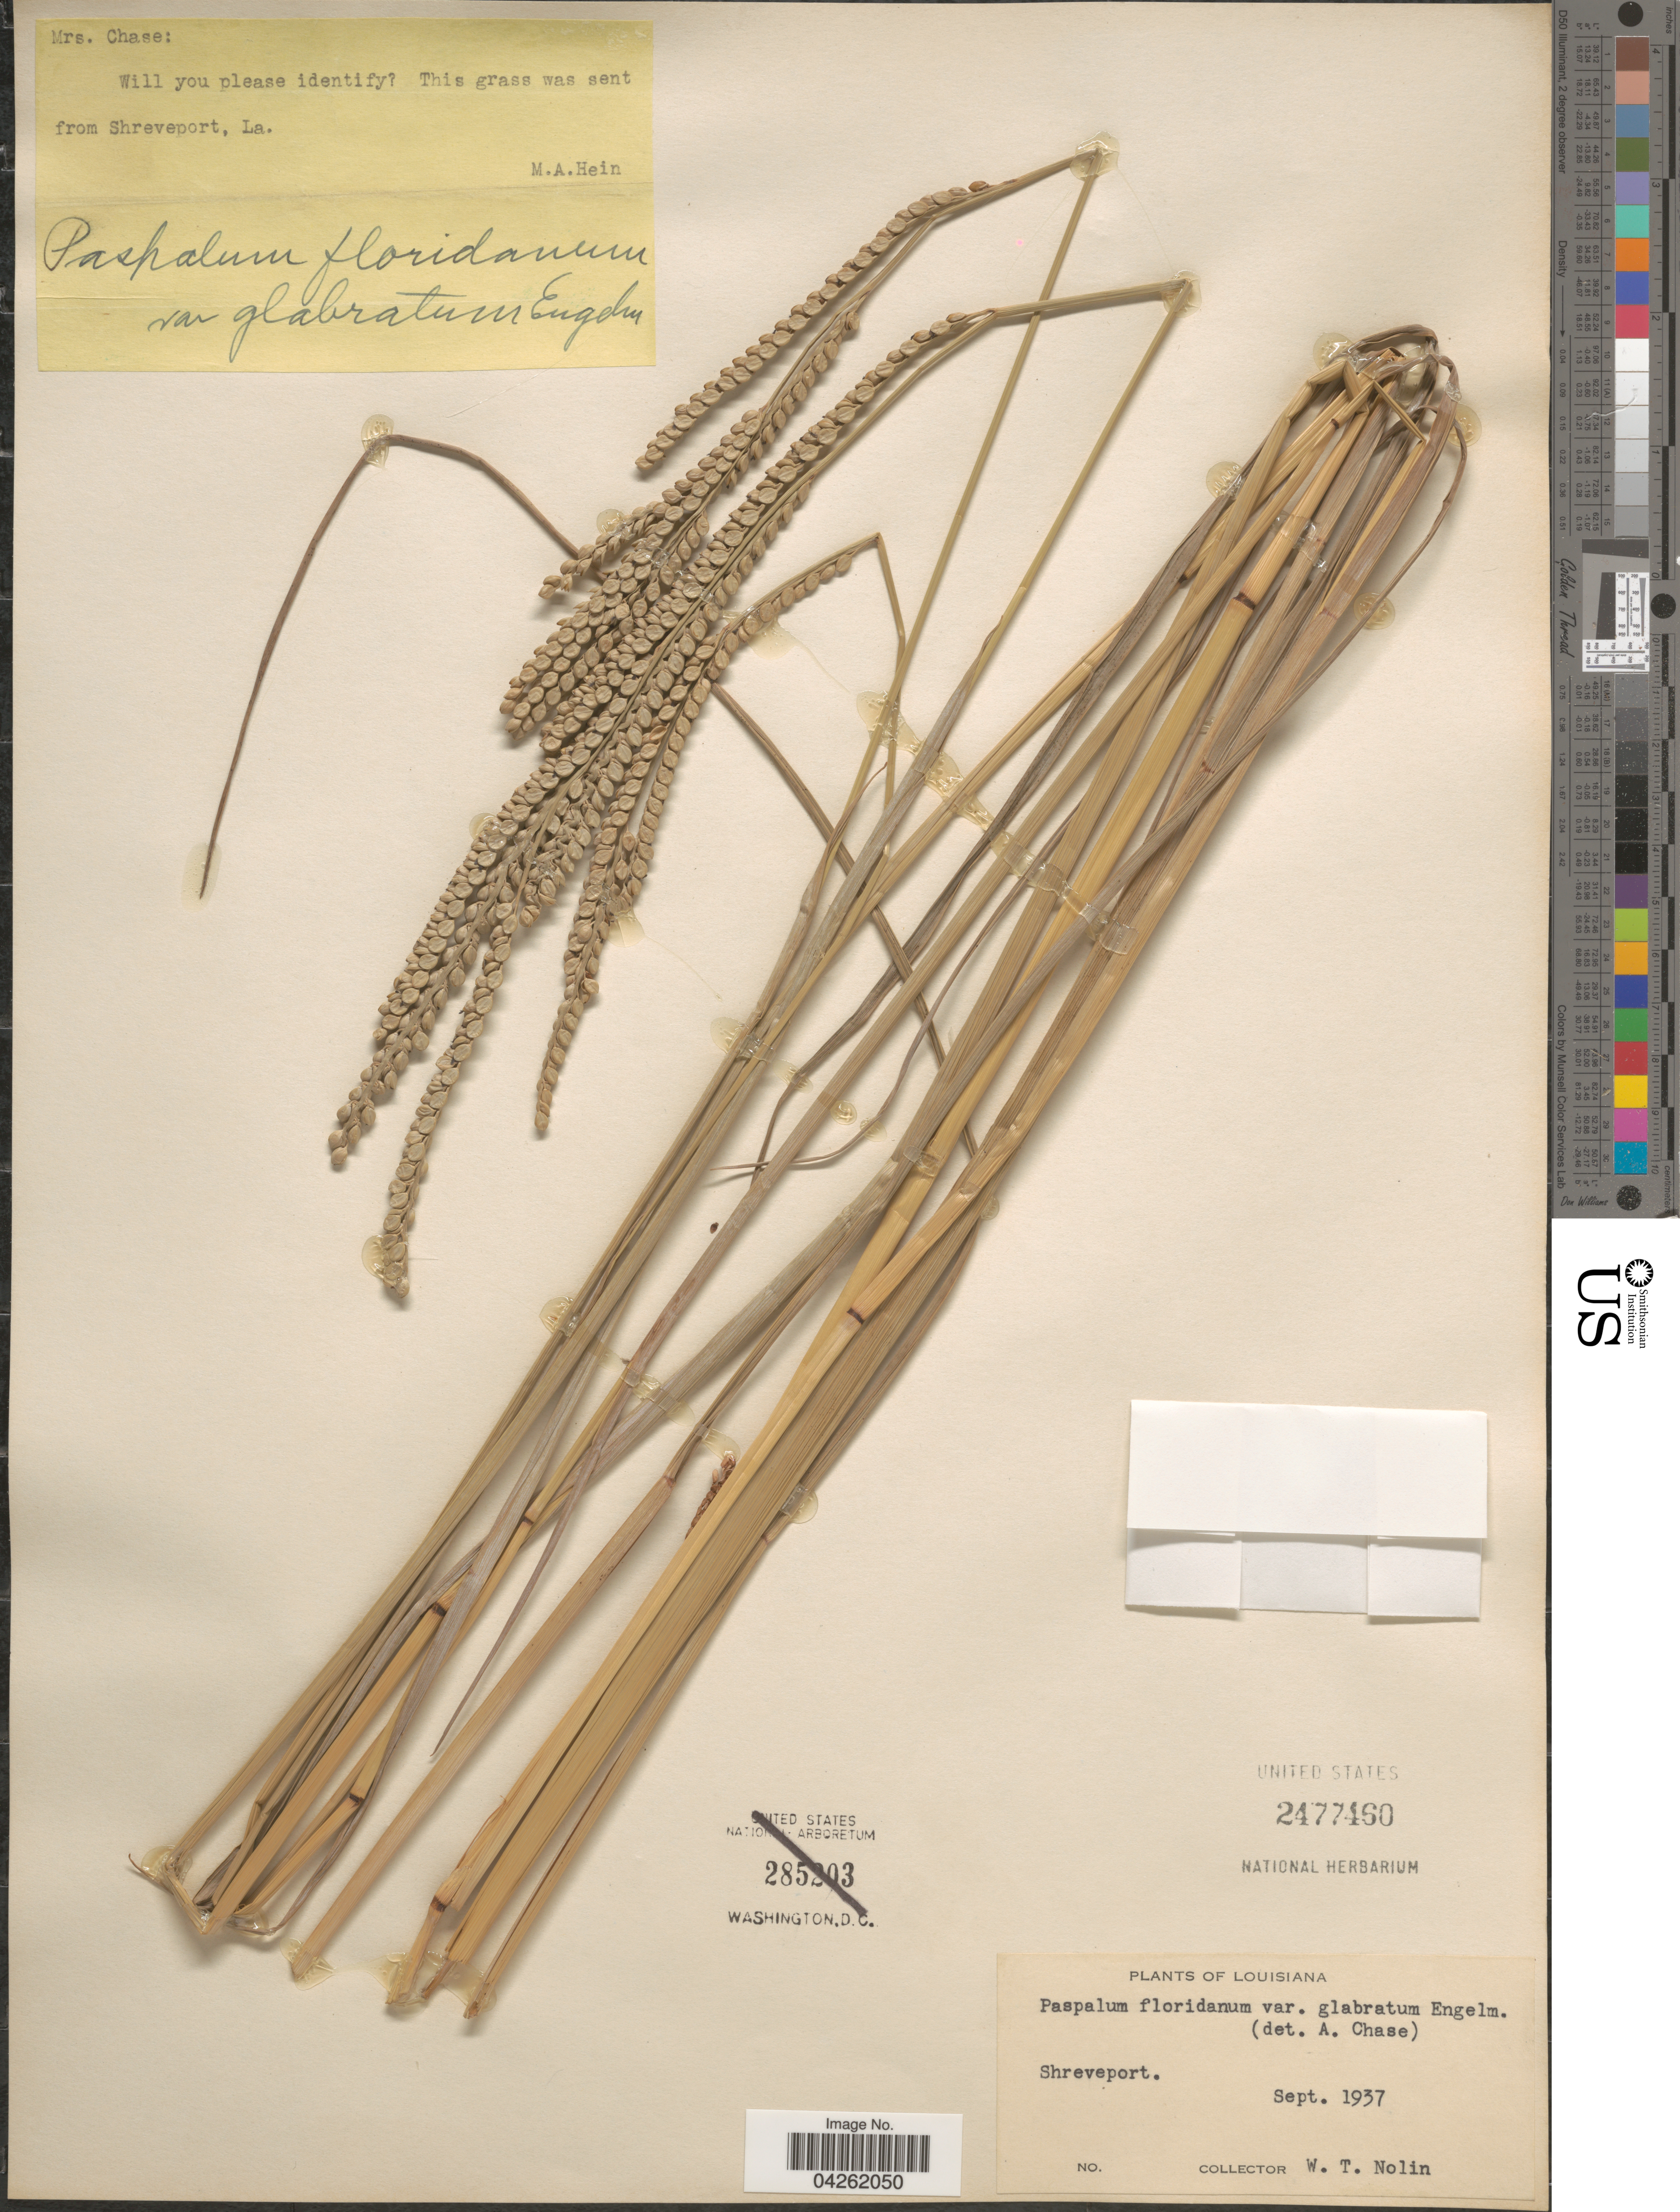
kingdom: Plantae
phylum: Tracheophyta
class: Liliopsida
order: Poales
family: Poaceae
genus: Paspalum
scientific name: Paspalum floridanum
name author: Michx.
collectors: W. Nolin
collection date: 1937-09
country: United States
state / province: Louisiana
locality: Shreveport.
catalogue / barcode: US 2477460